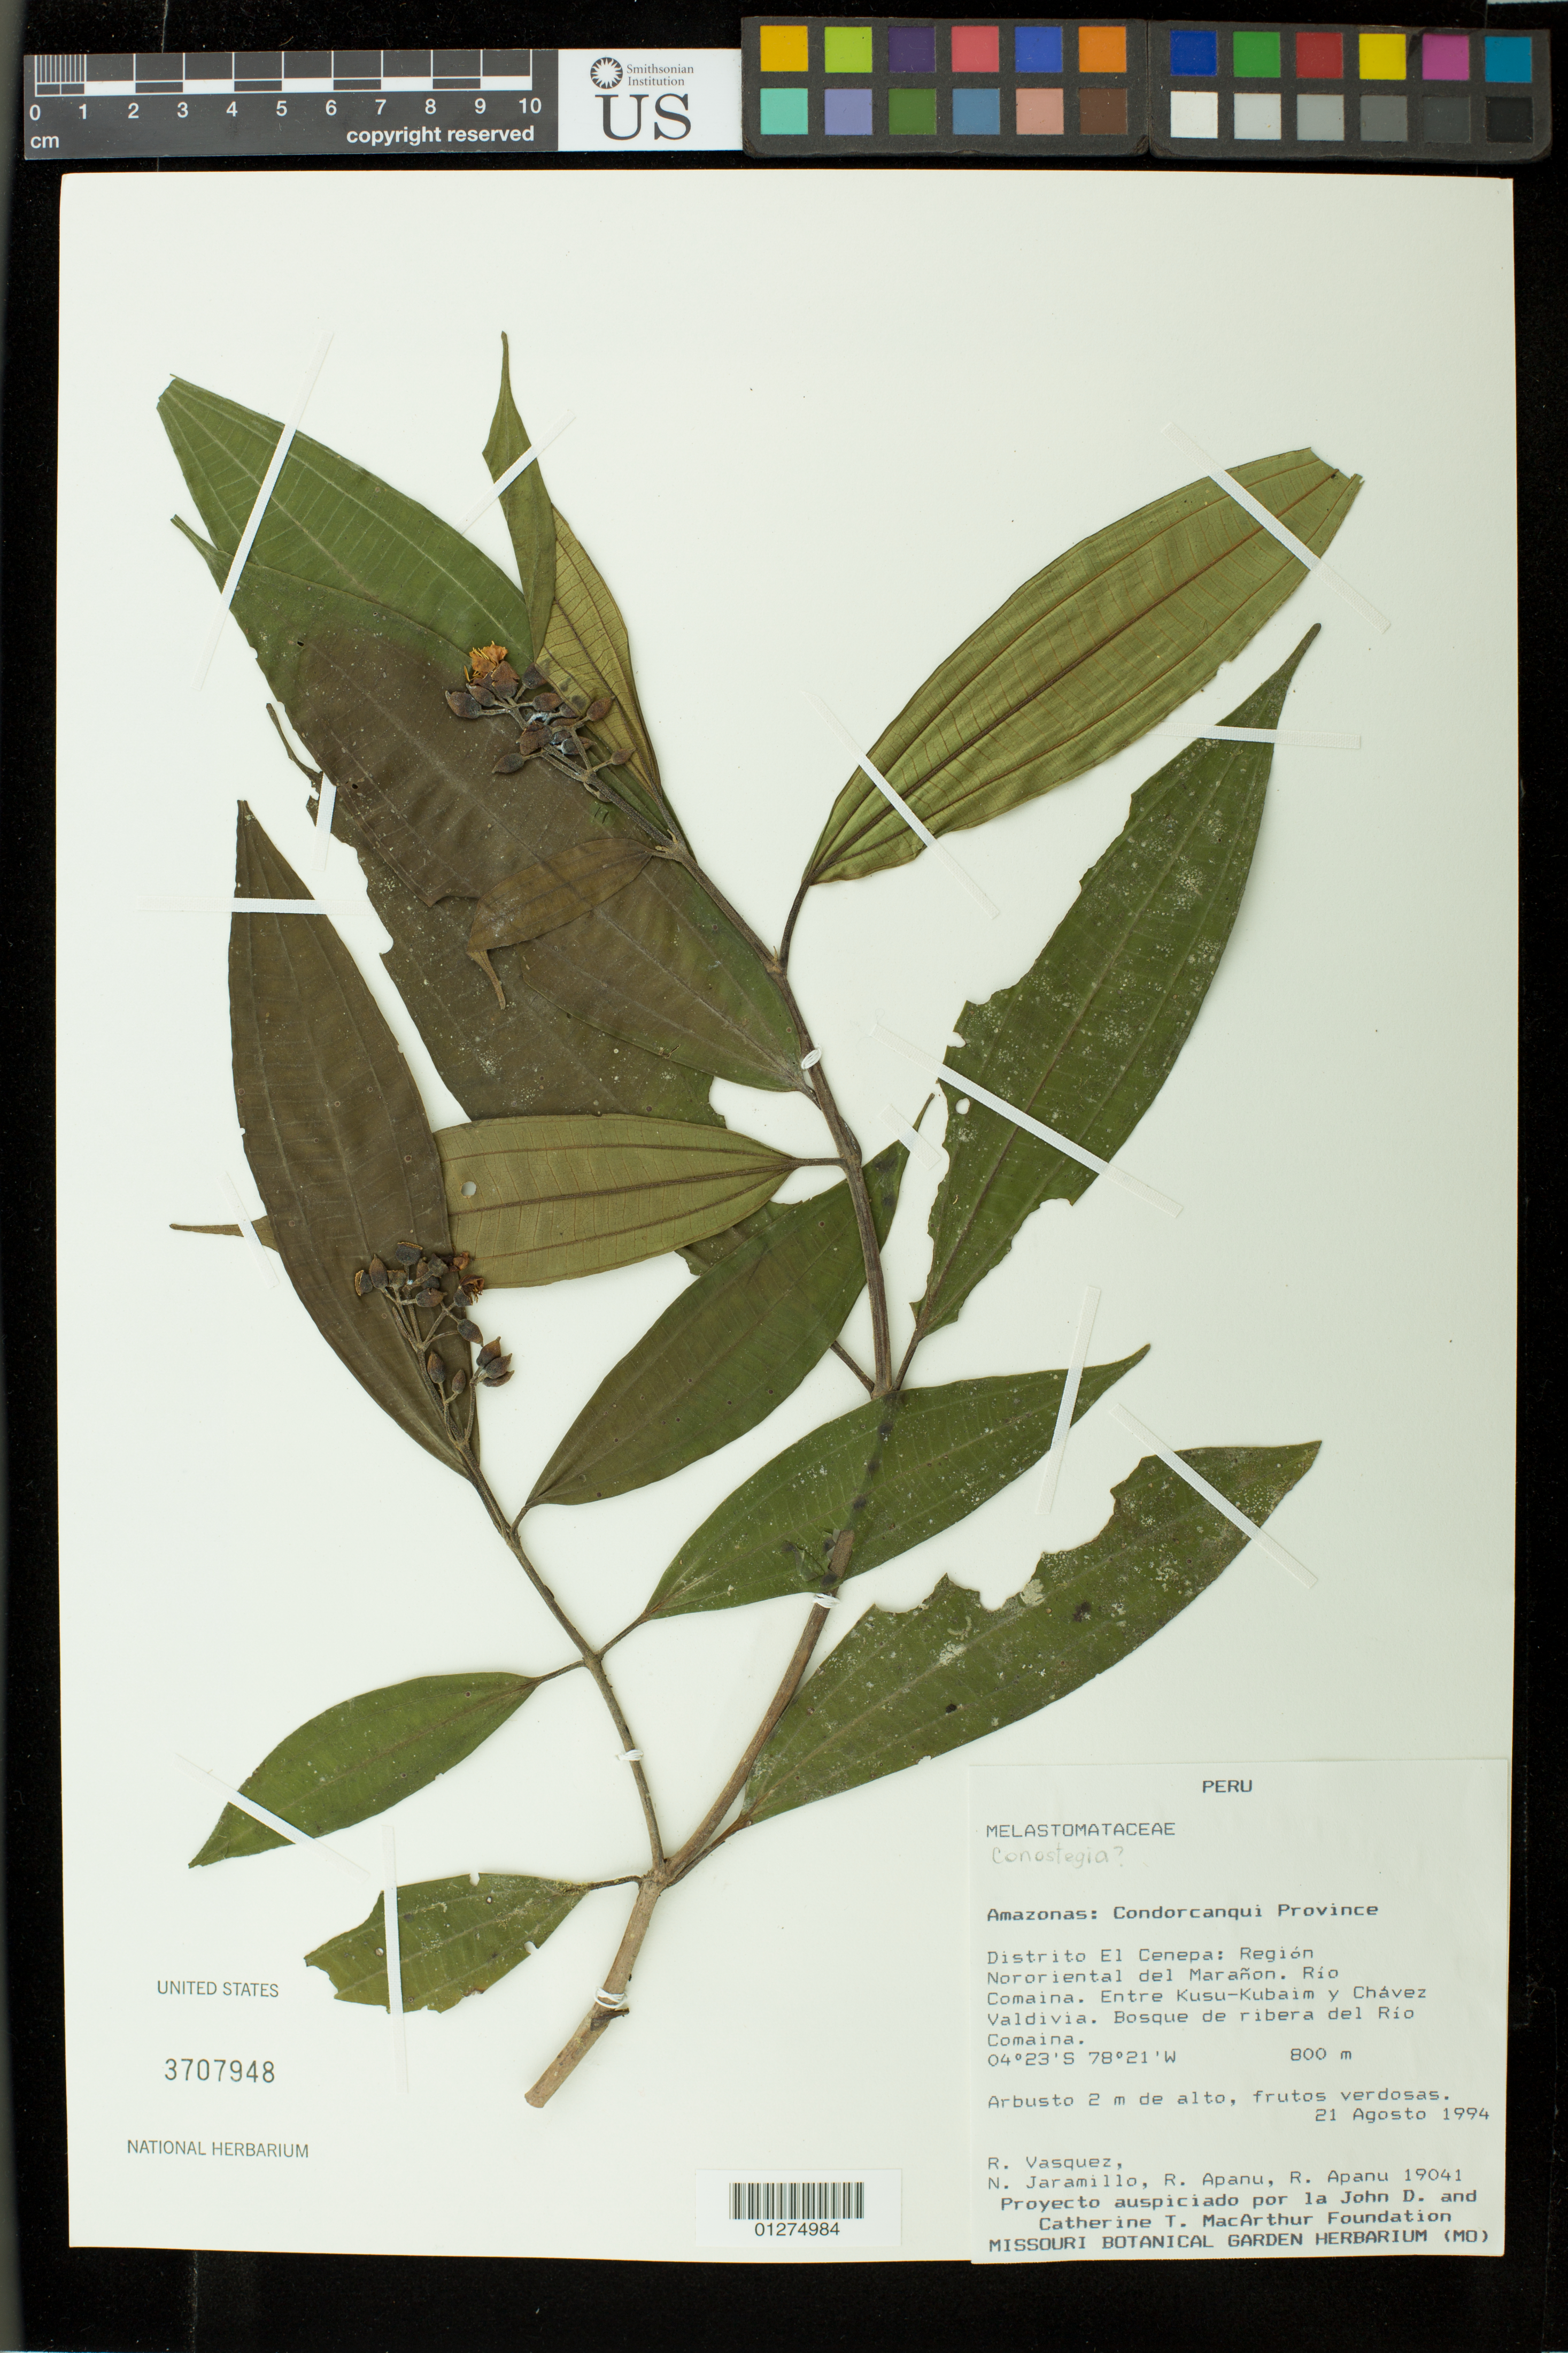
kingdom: Plantae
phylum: Tracheophyta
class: Magnoliopsida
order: Myrtales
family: Melastomataceae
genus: Conostegia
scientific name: Conostegia sp.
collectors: R. Vasquez, N. Jaramillo, R. Apanu & R. Apanu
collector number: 19041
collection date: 1994-08-21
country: Peru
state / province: Amazonas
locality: Condorcanqui Province. Distrito El Cenepa: Región Nororiental del Marañon. Río Comaina. Entre Kusu-Kubaim y Chávez Valdivia. Bosque de ribera del Río Comaina.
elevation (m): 800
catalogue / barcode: US 3707948